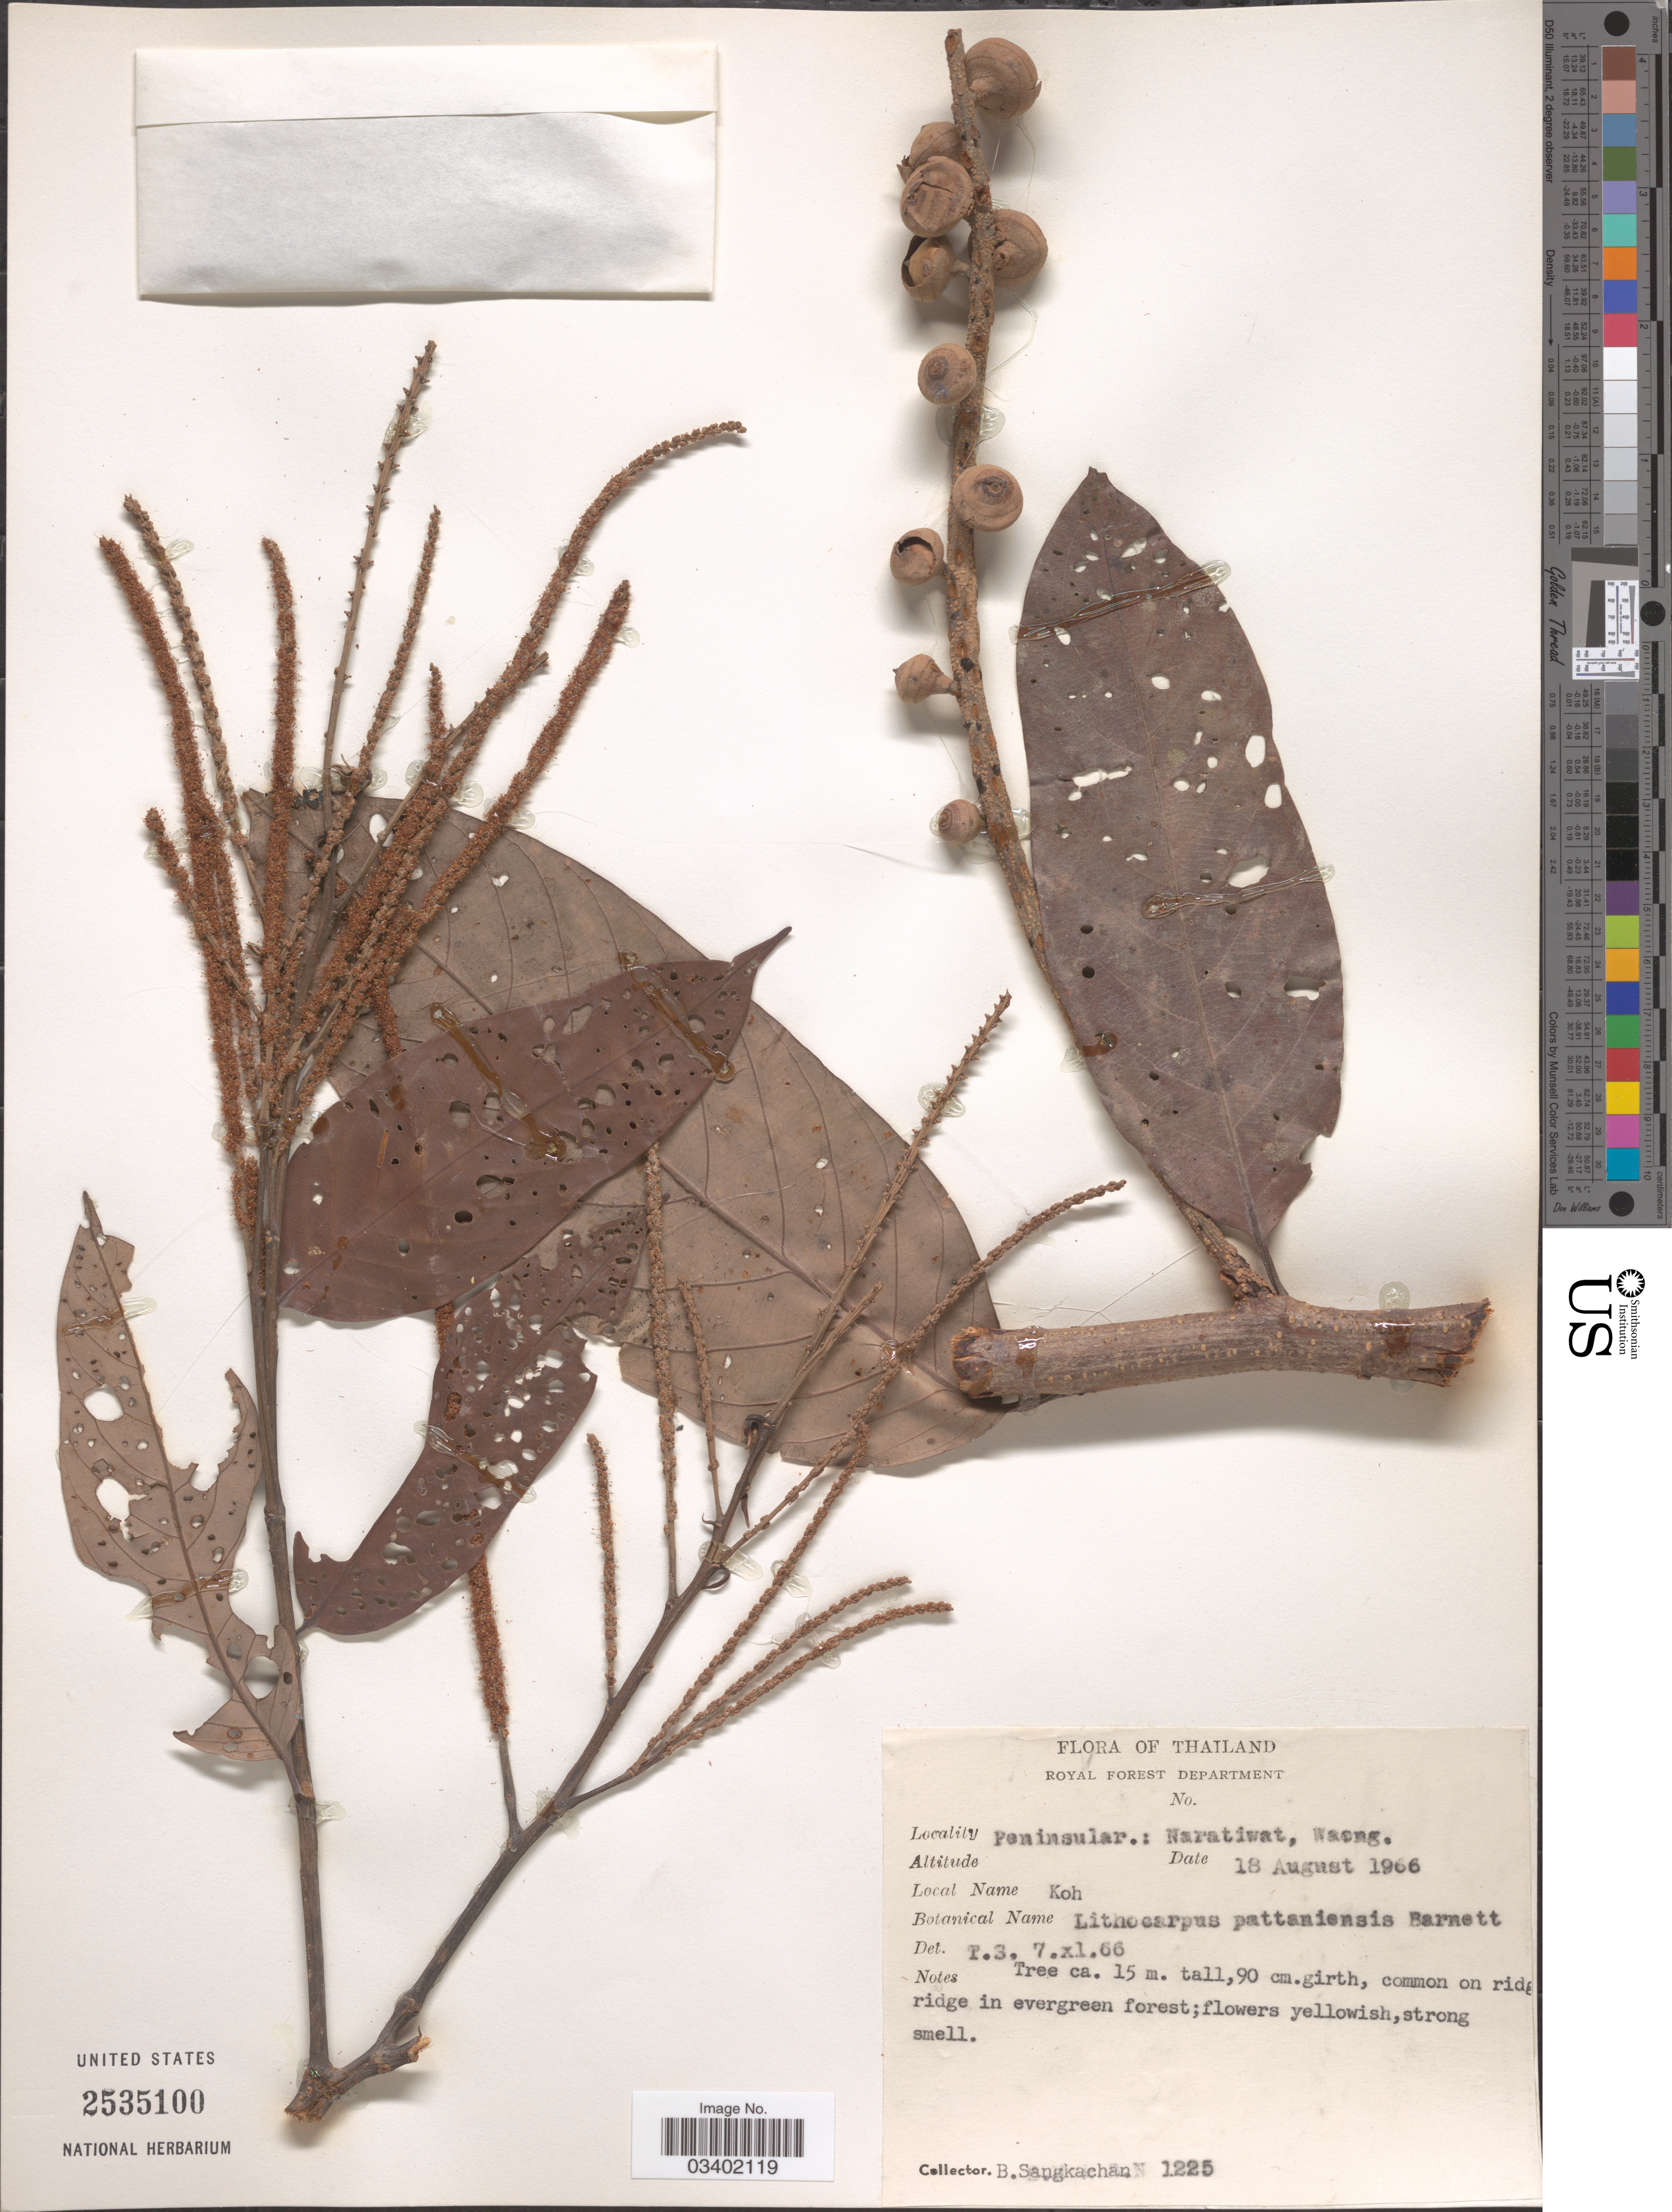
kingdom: Plantae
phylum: Tracheophyta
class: Magnoliopsida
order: Fagales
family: Betulaceae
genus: Betula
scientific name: Betula pattaniensis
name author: Barnett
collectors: B. Sangkachan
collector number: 1225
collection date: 1966-08-18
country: Thailand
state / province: Narathiwat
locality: Peninsular.: Naratiwat, Waeng.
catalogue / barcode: US 2535100